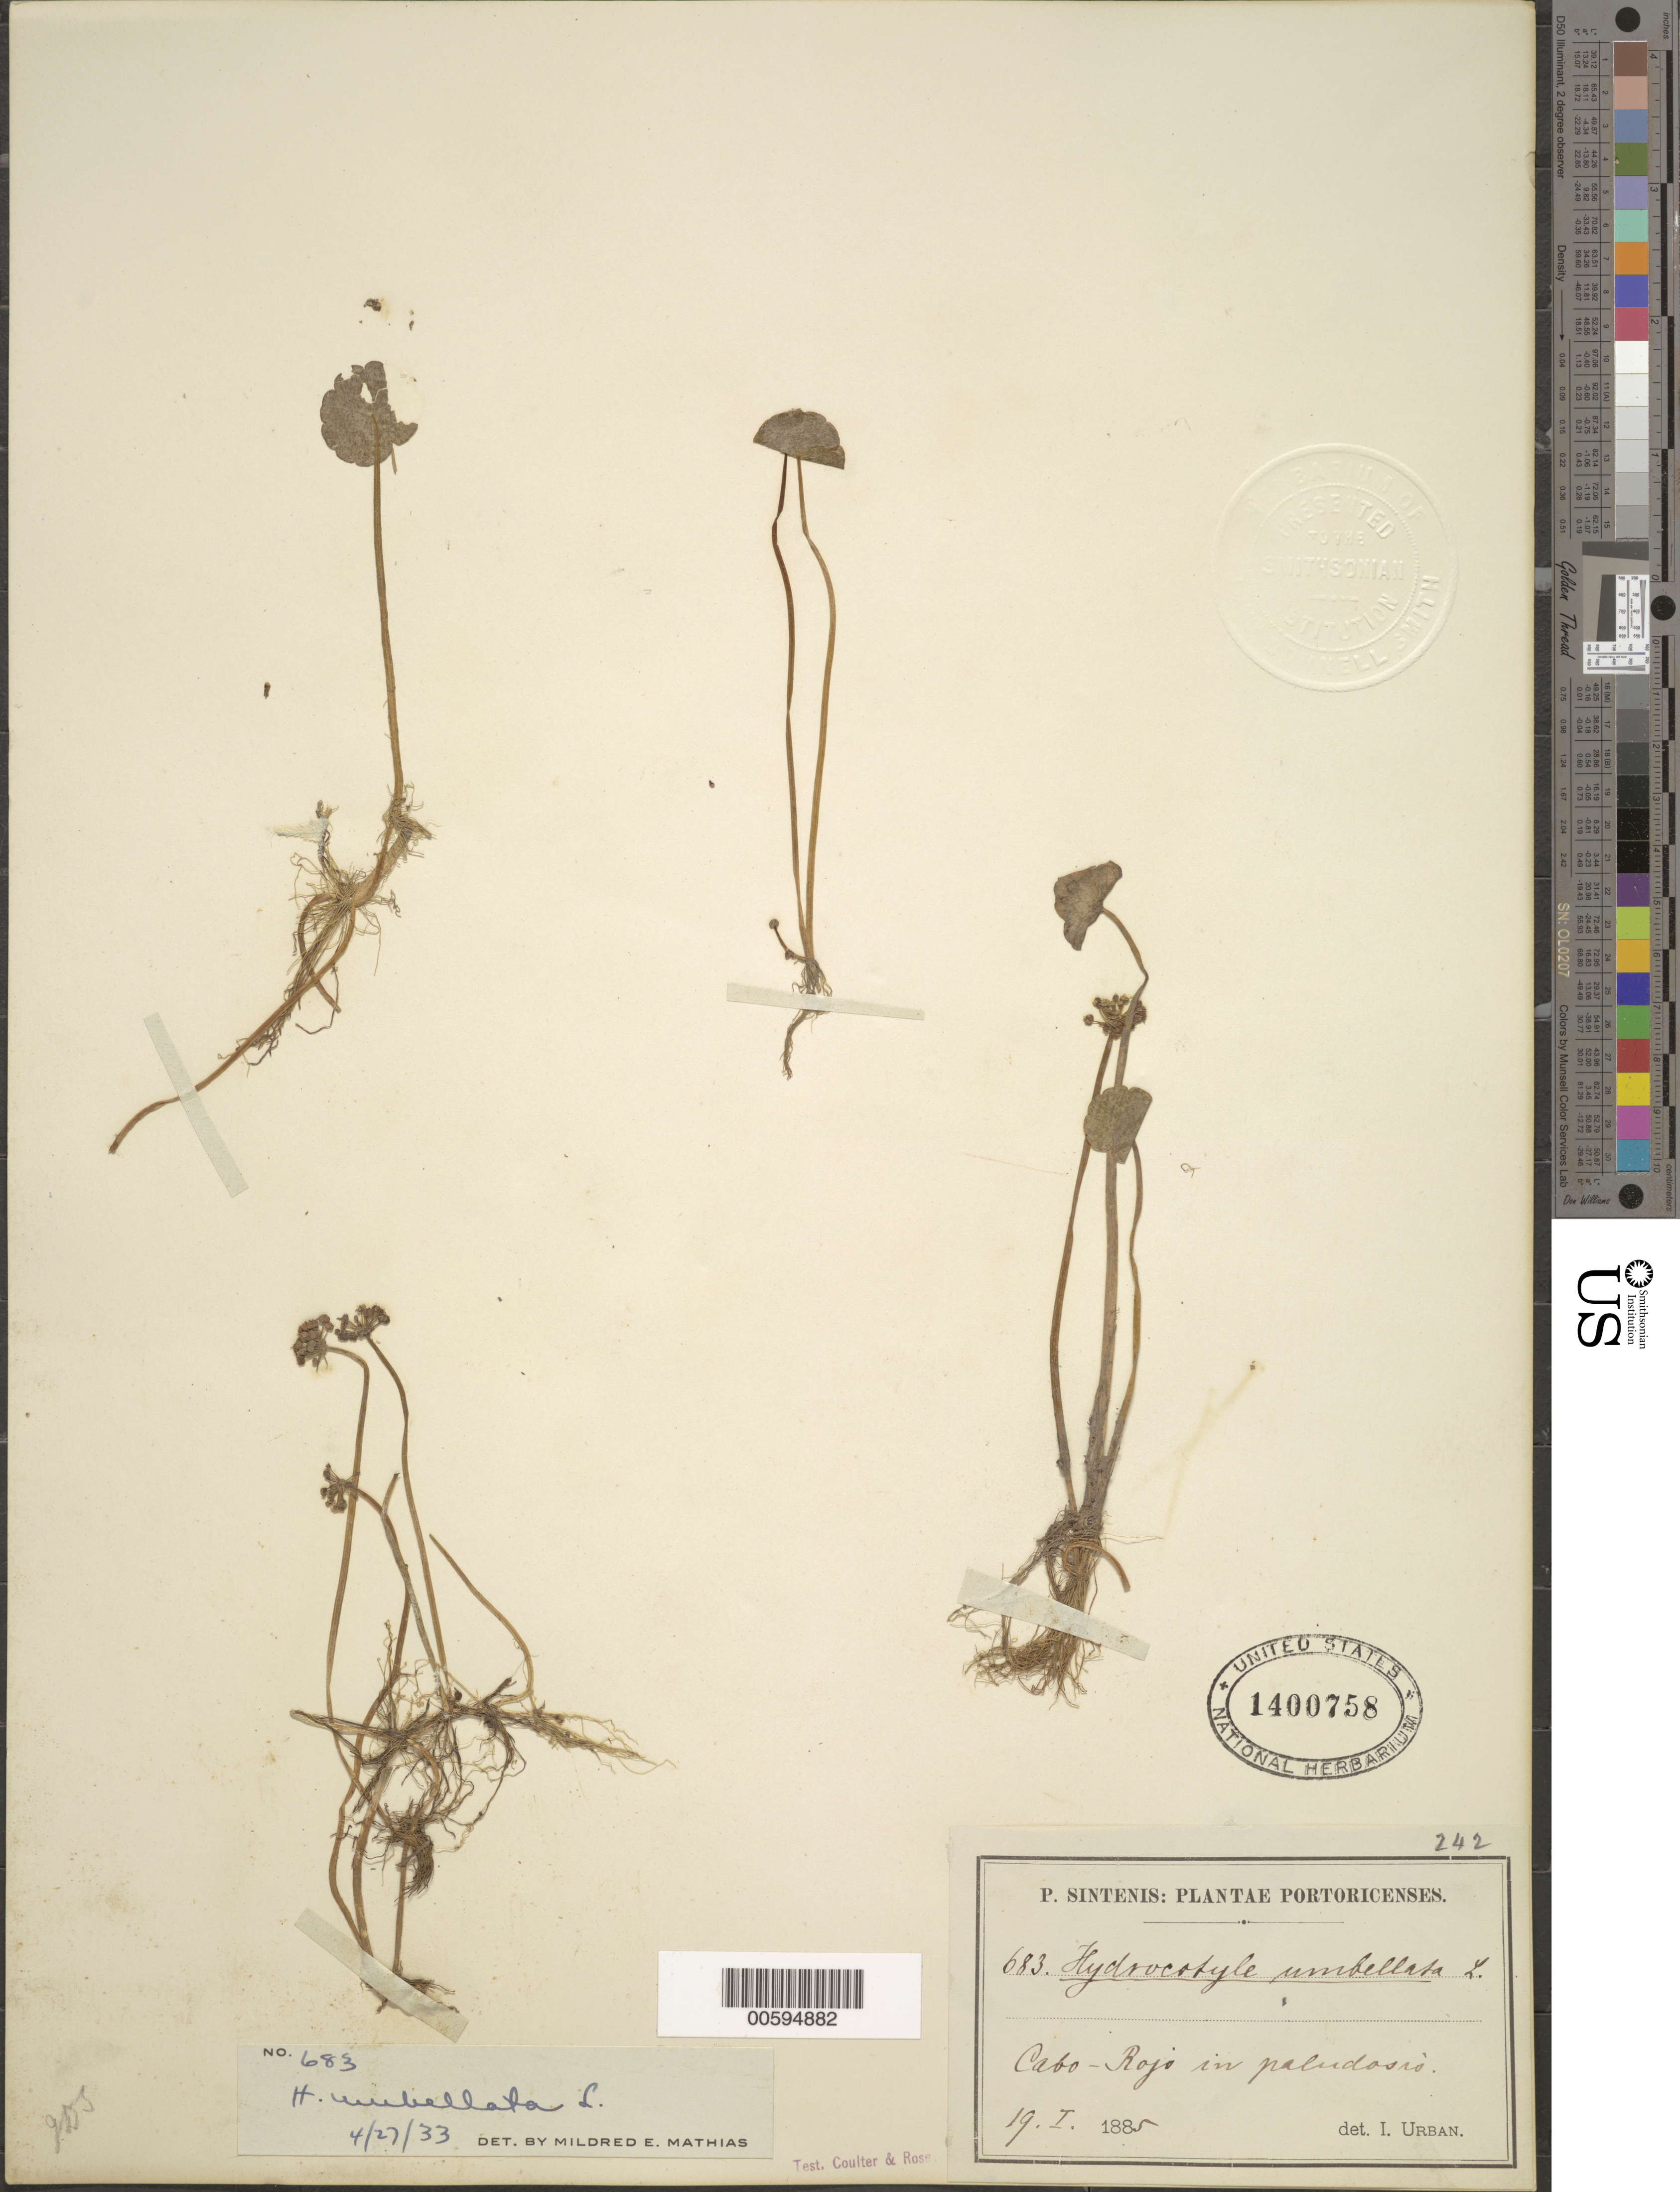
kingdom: Plantae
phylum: Tracheophyta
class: Magnoliopsida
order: Apiales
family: Araliaceae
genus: Hydrocotyle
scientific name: Hydrocotyle umbellata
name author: L.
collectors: P. Sintenis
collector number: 683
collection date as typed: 19 Jan 1885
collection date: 1885-01-19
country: Puerto Rico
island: Greater Antilles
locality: Cabo-Rojo, in paludosis.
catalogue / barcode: US 1400758